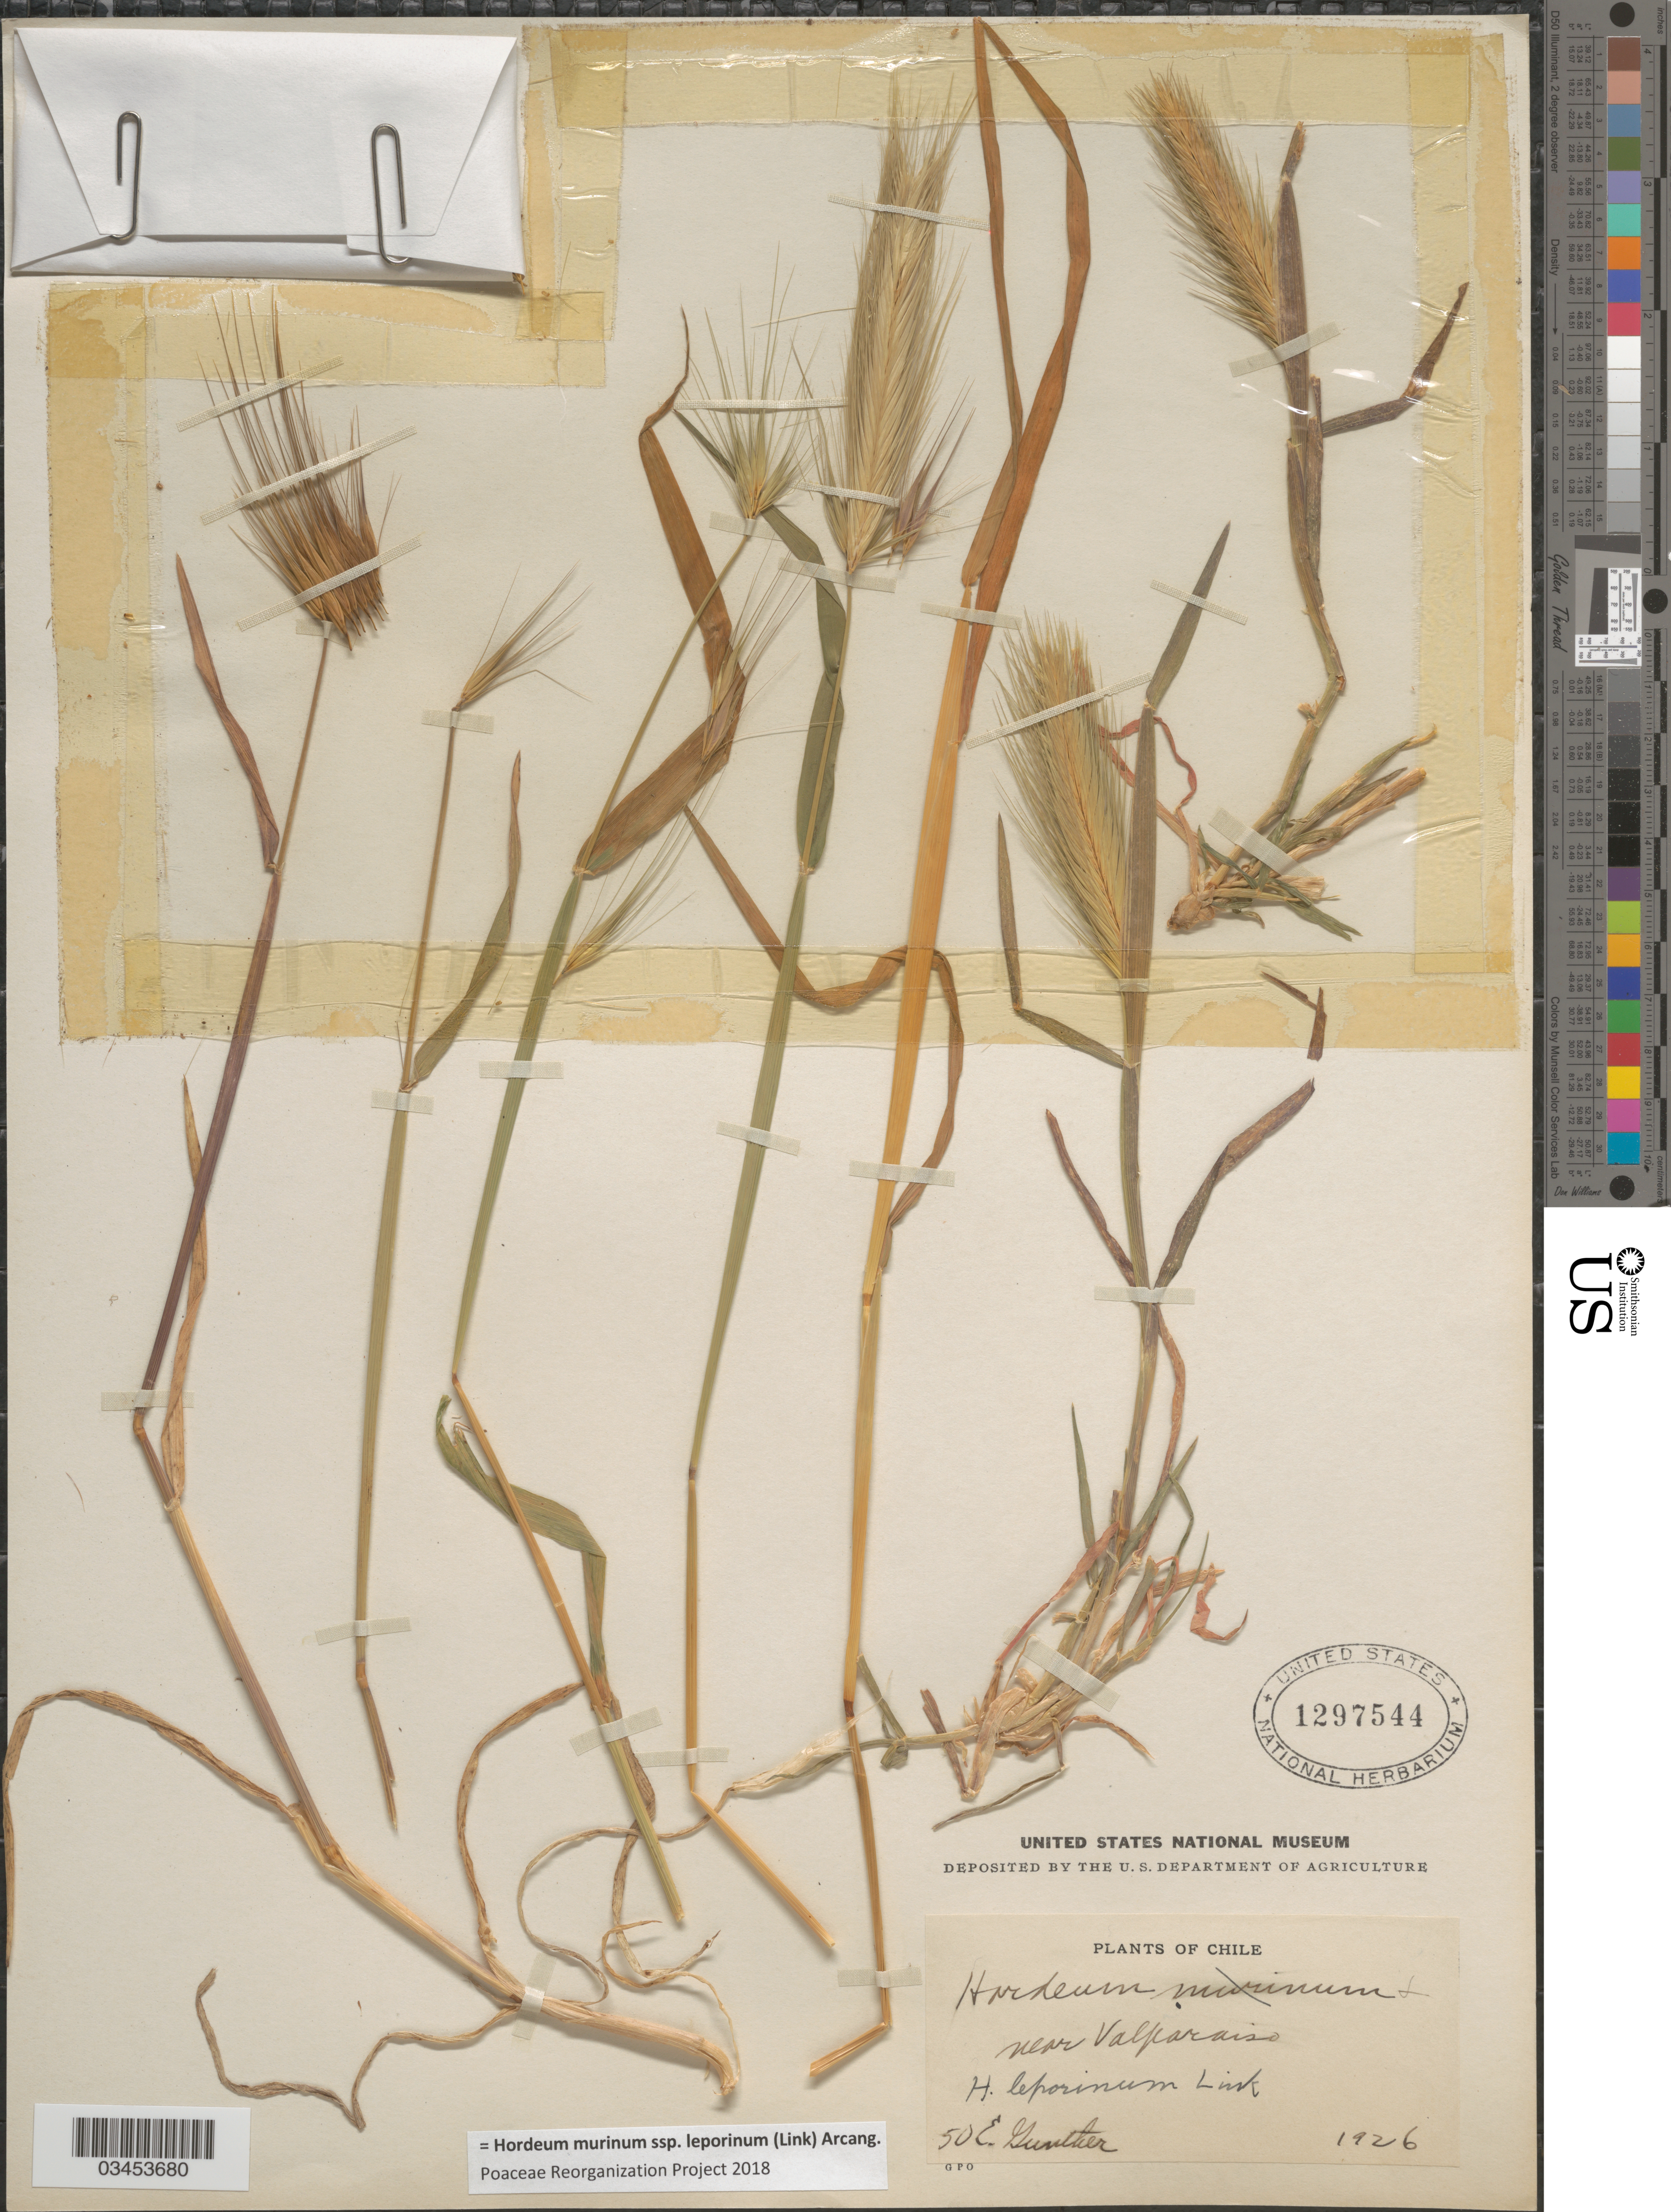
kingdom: Plantae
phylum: Tracheophyta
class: Liliopsida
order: Poales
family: Poaceae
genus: Hordeum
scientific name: Hordeum murinum subsp. leporinum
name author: (Link) Arcang.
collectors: E. Gunther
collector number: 50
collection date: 1926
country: Chile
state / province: Valparaíso (V)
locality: Near Valparaiso.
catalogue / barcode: US 1297544